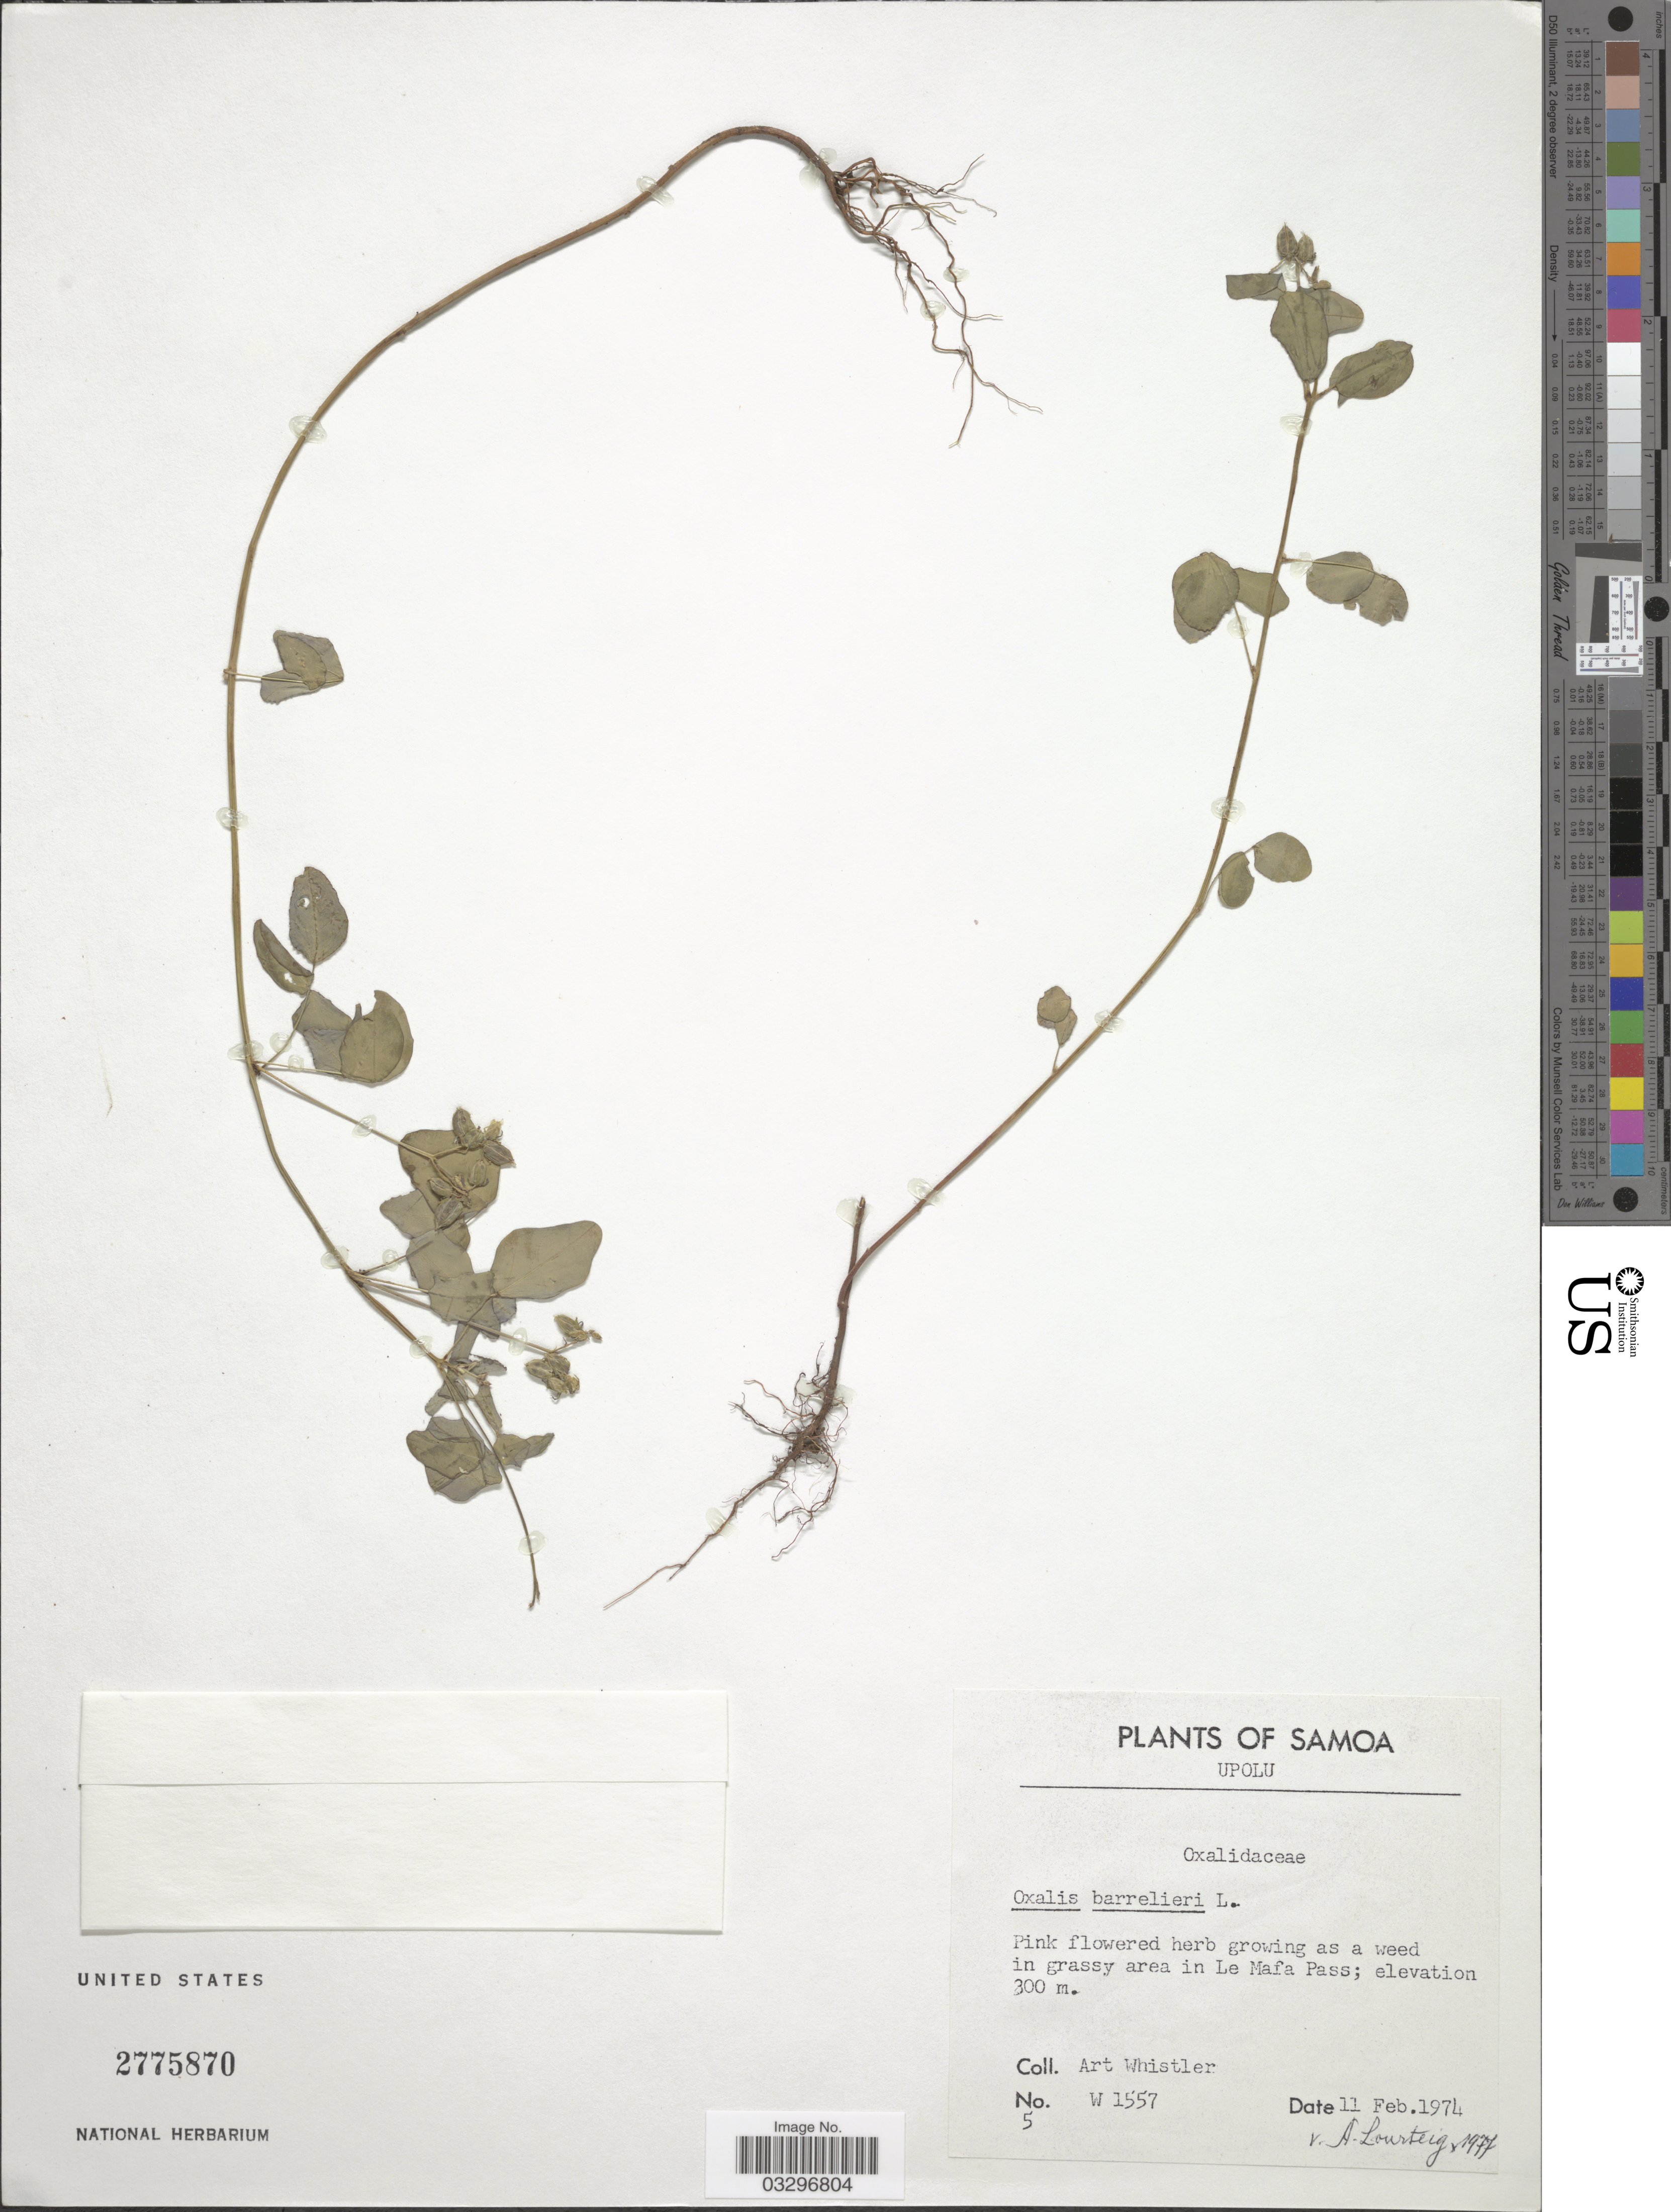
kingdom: Plantae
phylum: Tracheophyta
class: Magnoliopsida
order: Oxalidales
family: Oxalidaceae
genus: Oxalis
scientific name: Oxalis barrelieri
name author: L.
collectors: A. Whistler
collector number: W 1557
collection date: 1974-02-11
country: Samoa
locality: Samoa. Upolu. In grassy area in Le Mafa Pass.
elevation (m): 300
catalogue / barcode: US 2775870